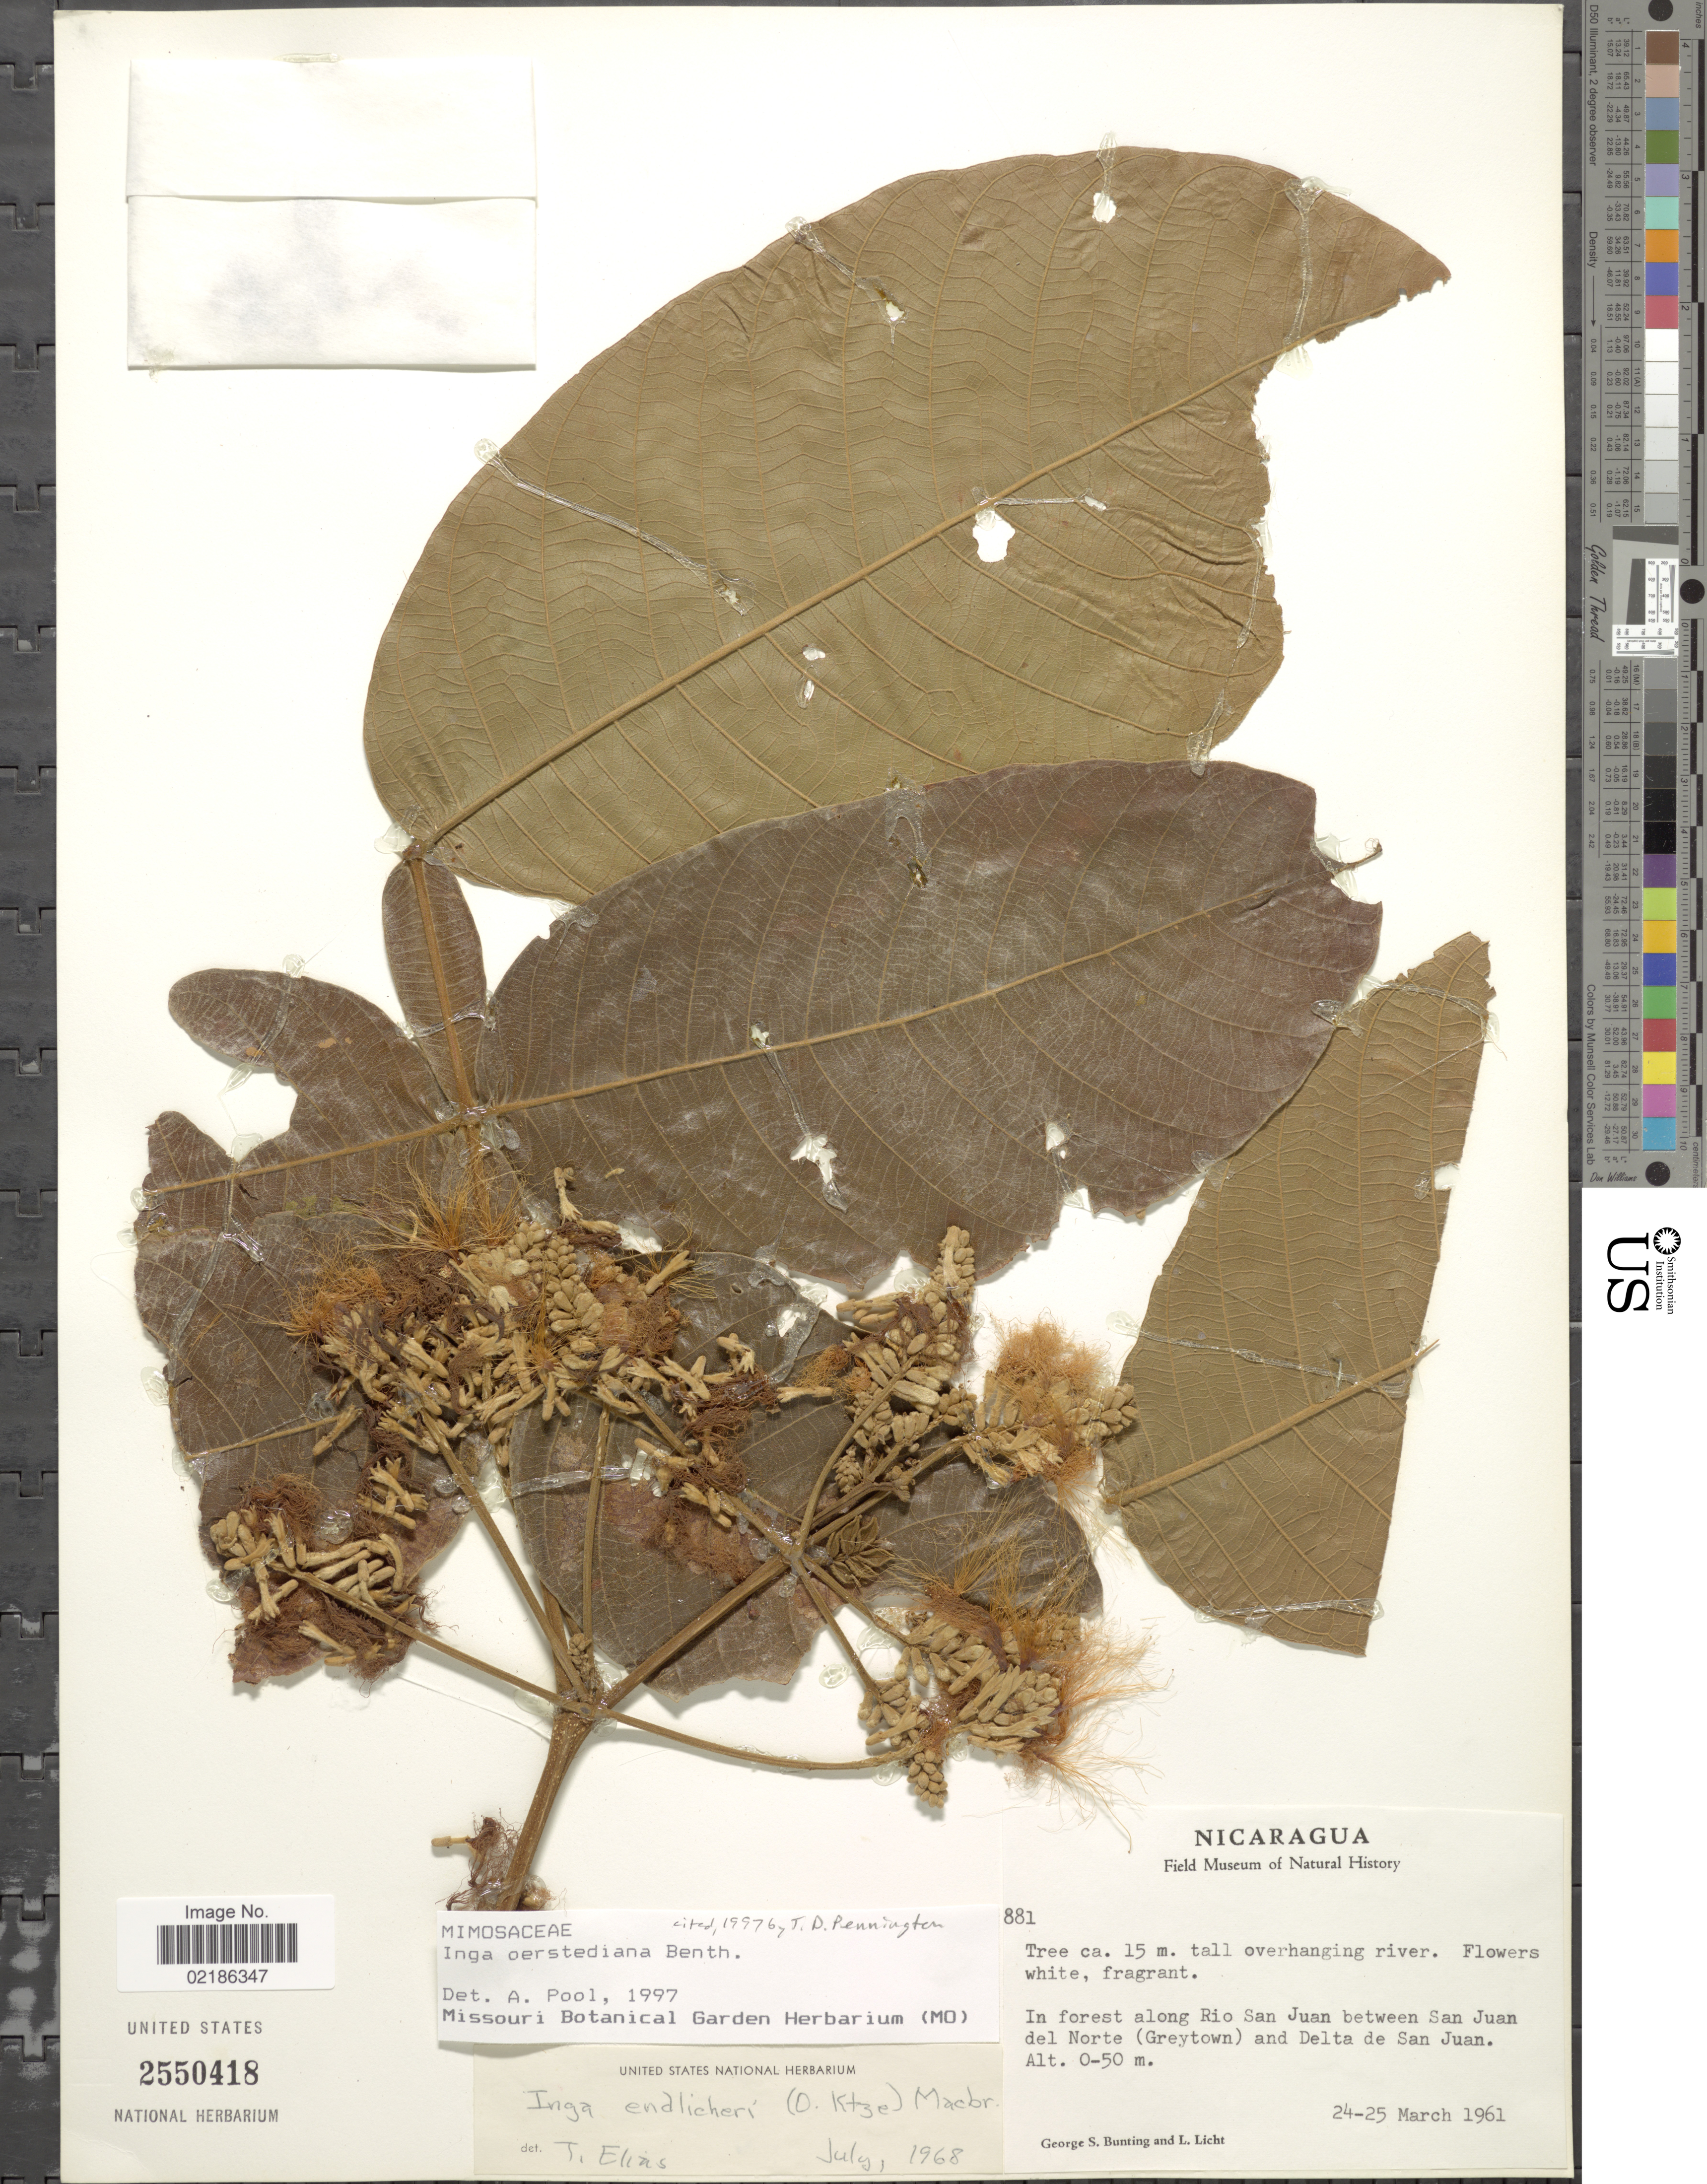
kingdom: Plantae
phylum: Tracheophyta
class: Magnoliopsida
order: Fabales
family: Fabaceae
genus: Inga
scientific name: Inga oerstediana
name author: Benth.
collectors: G. S. Bunting & L. Licht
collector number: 881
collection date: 1961-03-24/1961-03-25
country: Nicaragua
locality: Along Rio San Juan between San Juan del Norte (Greytown) and Delta del San Juan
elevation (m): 0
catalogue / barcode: US 2550418